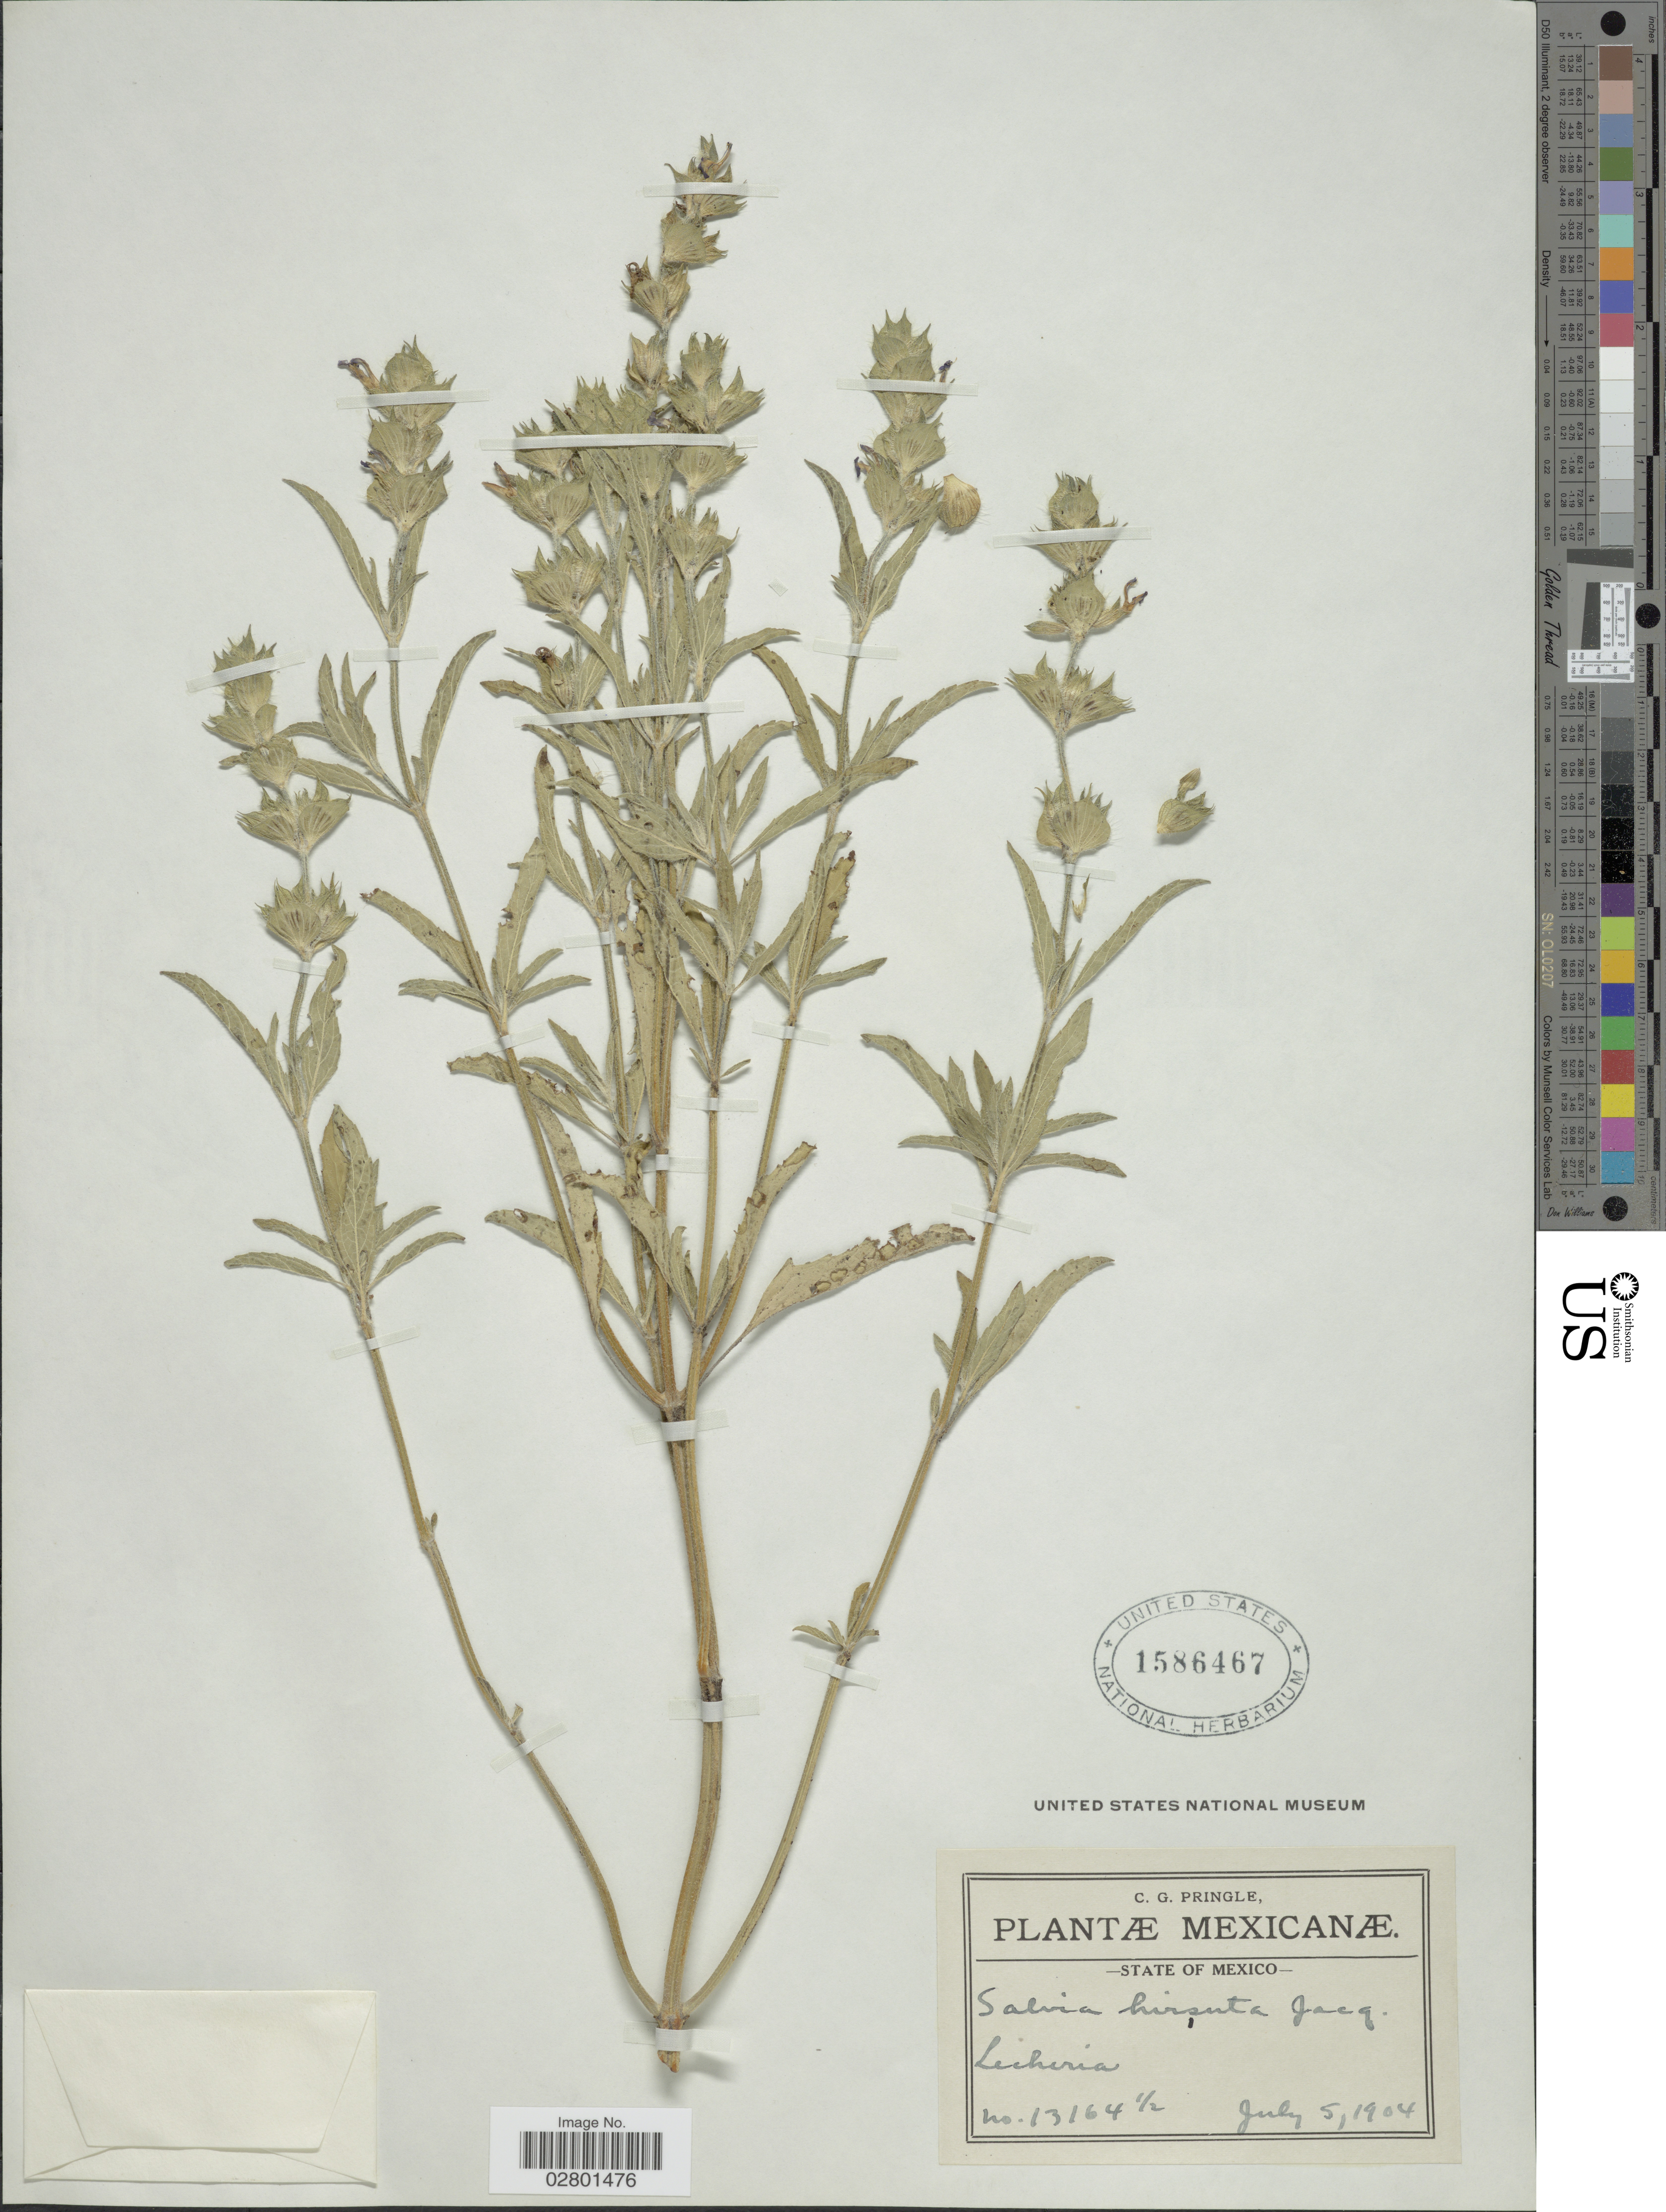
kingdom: Plantae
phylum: Tracheophyta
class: Magnoliopsida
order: Lamiales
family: Lamiaceae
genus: Salvia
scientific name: Salvia hirsuta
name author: Jacq.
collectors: C. G. Pringle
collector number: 13164½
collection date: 1904-07-05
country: Mexico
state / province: México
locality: Licheria.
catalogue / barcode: US 1586467